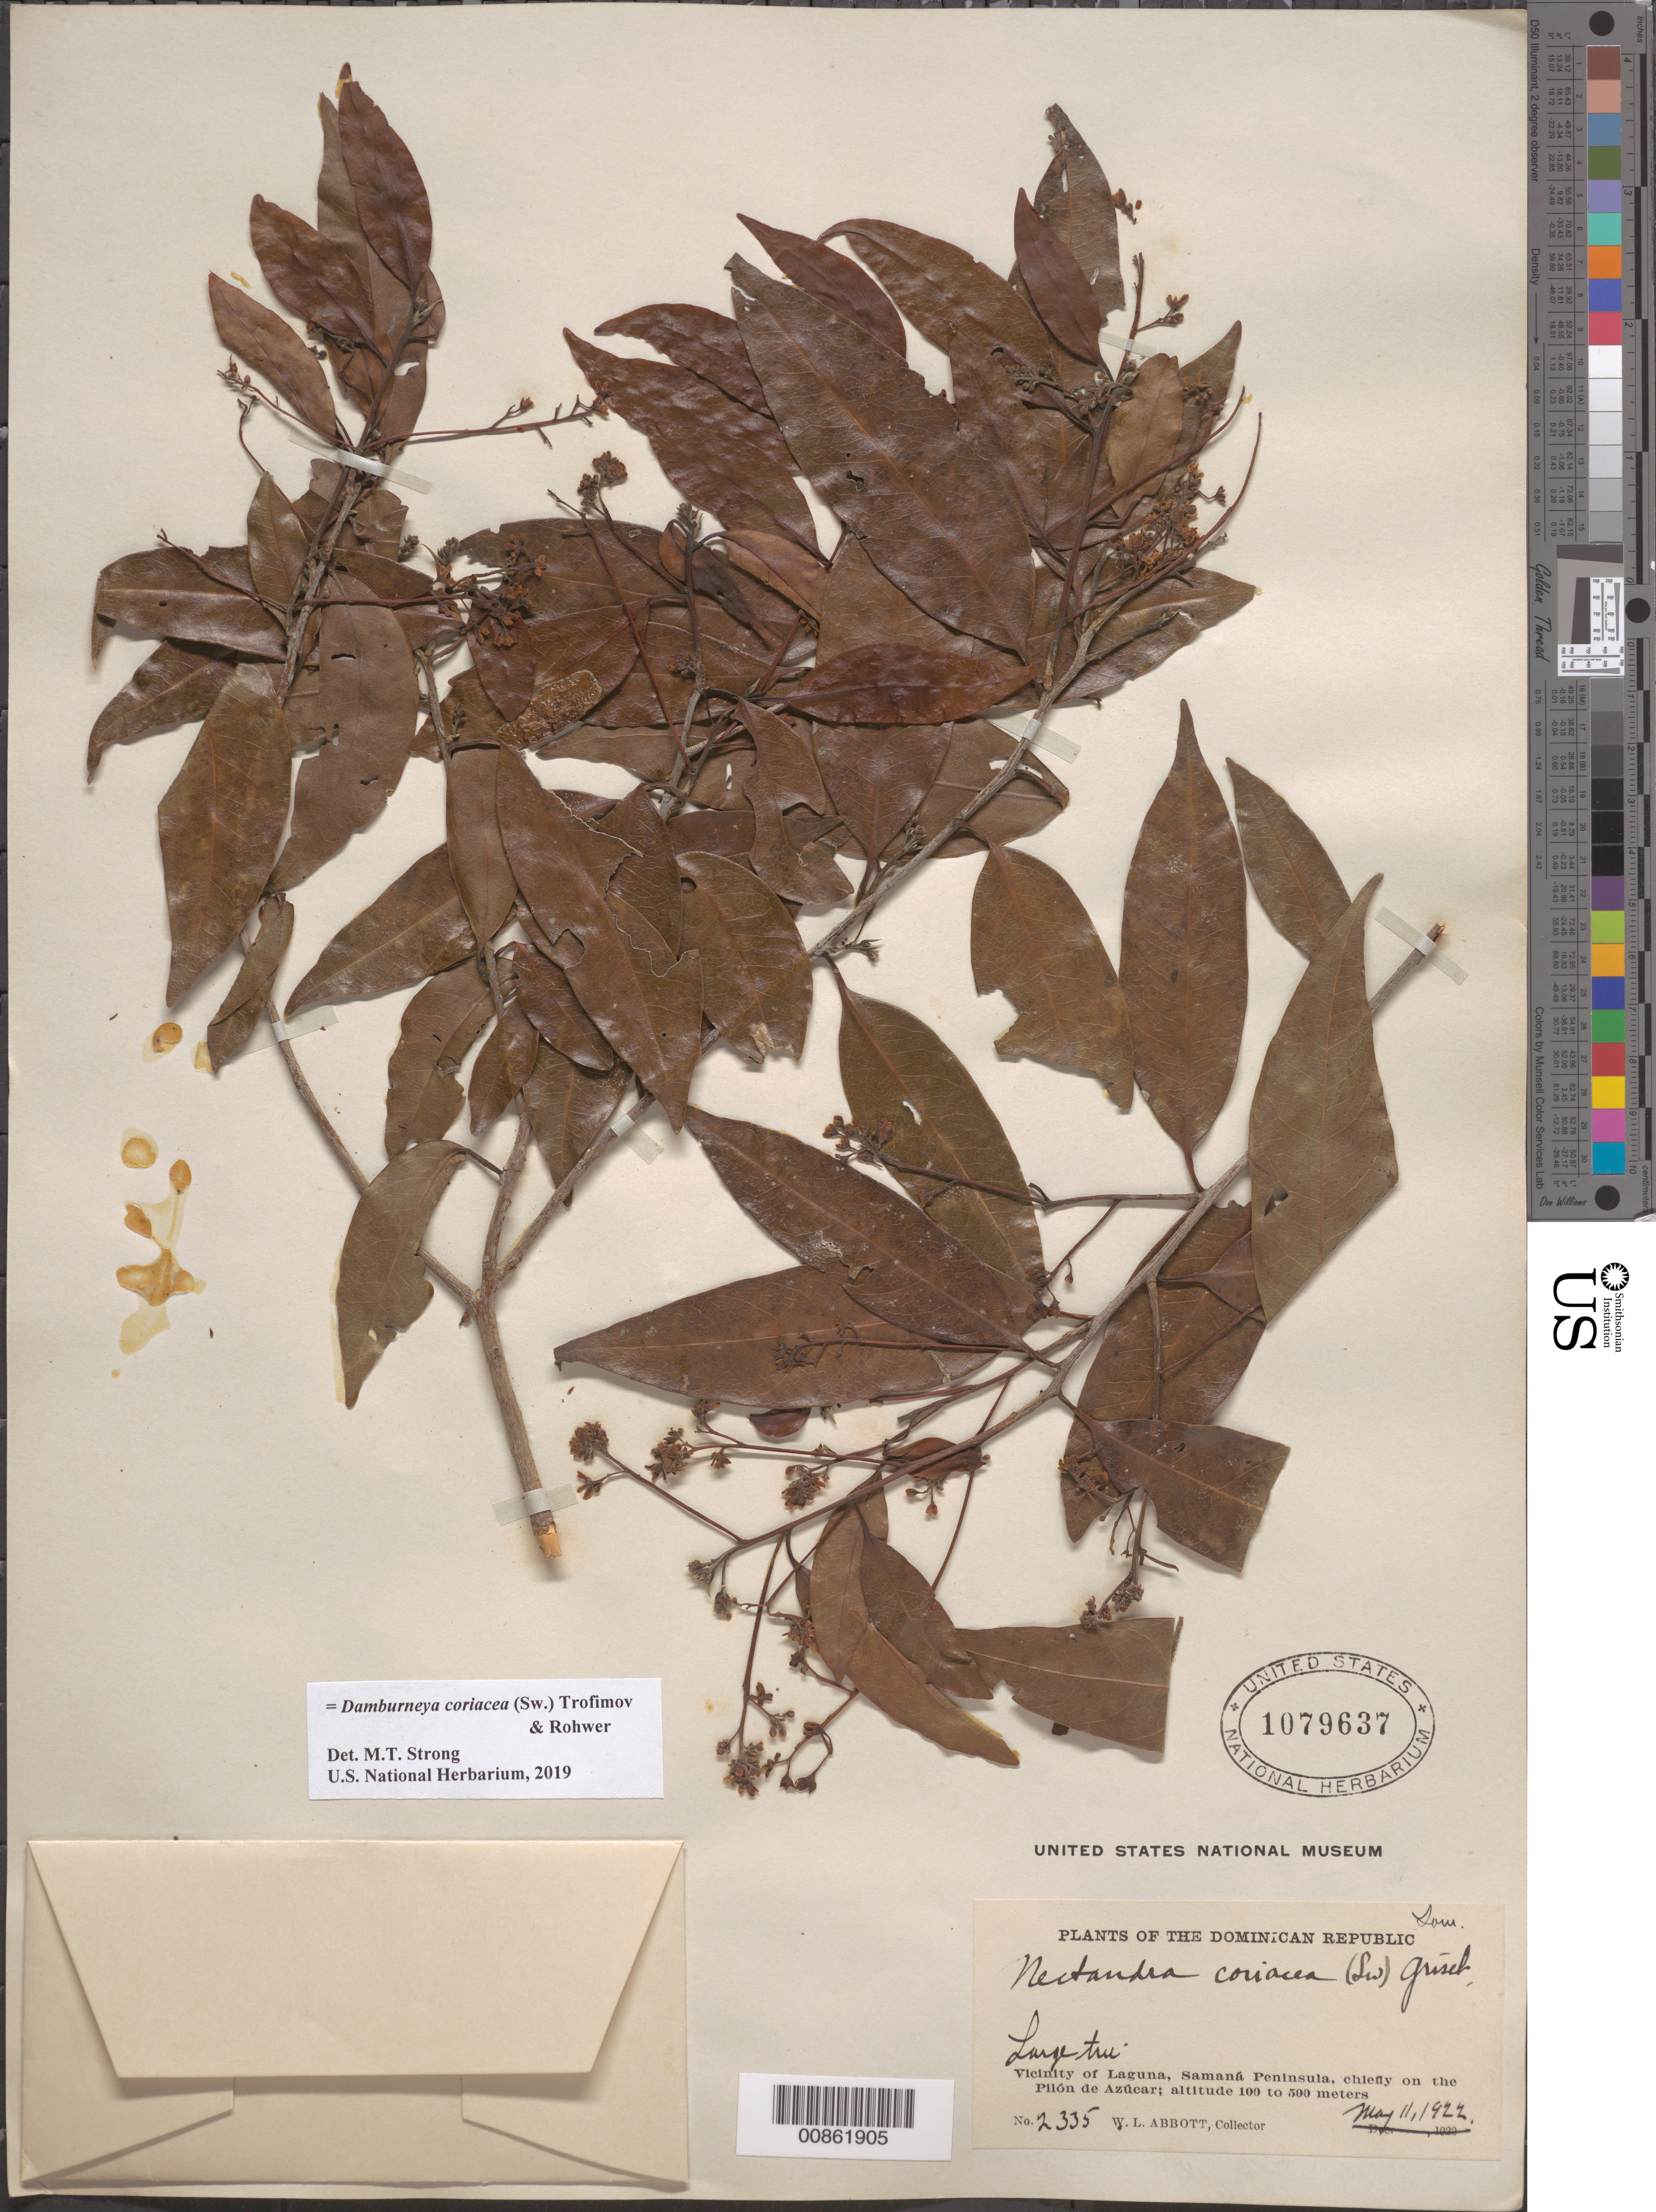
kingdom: Plantae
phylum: Tracheophyta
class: Magnoliopsida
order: Laurales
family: Lauraceae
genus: Damburneya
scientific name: Damburneya coriacea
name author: (Sw.) Trofimov & Rohwer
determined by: Strong, M. T., (US), Smithsonian Institution - National Museum of Natural History (UNITED STATES)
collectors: W. L. Abbott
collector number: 2335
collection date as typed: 11 May 1922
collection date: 1922-05-11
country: Dominican Republic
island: Hispaniola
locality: Vicinity of Laguna, Samaná Peninsula, chiefly on the Pilón de Azúcar.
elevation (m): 100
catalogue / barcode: US 1079637